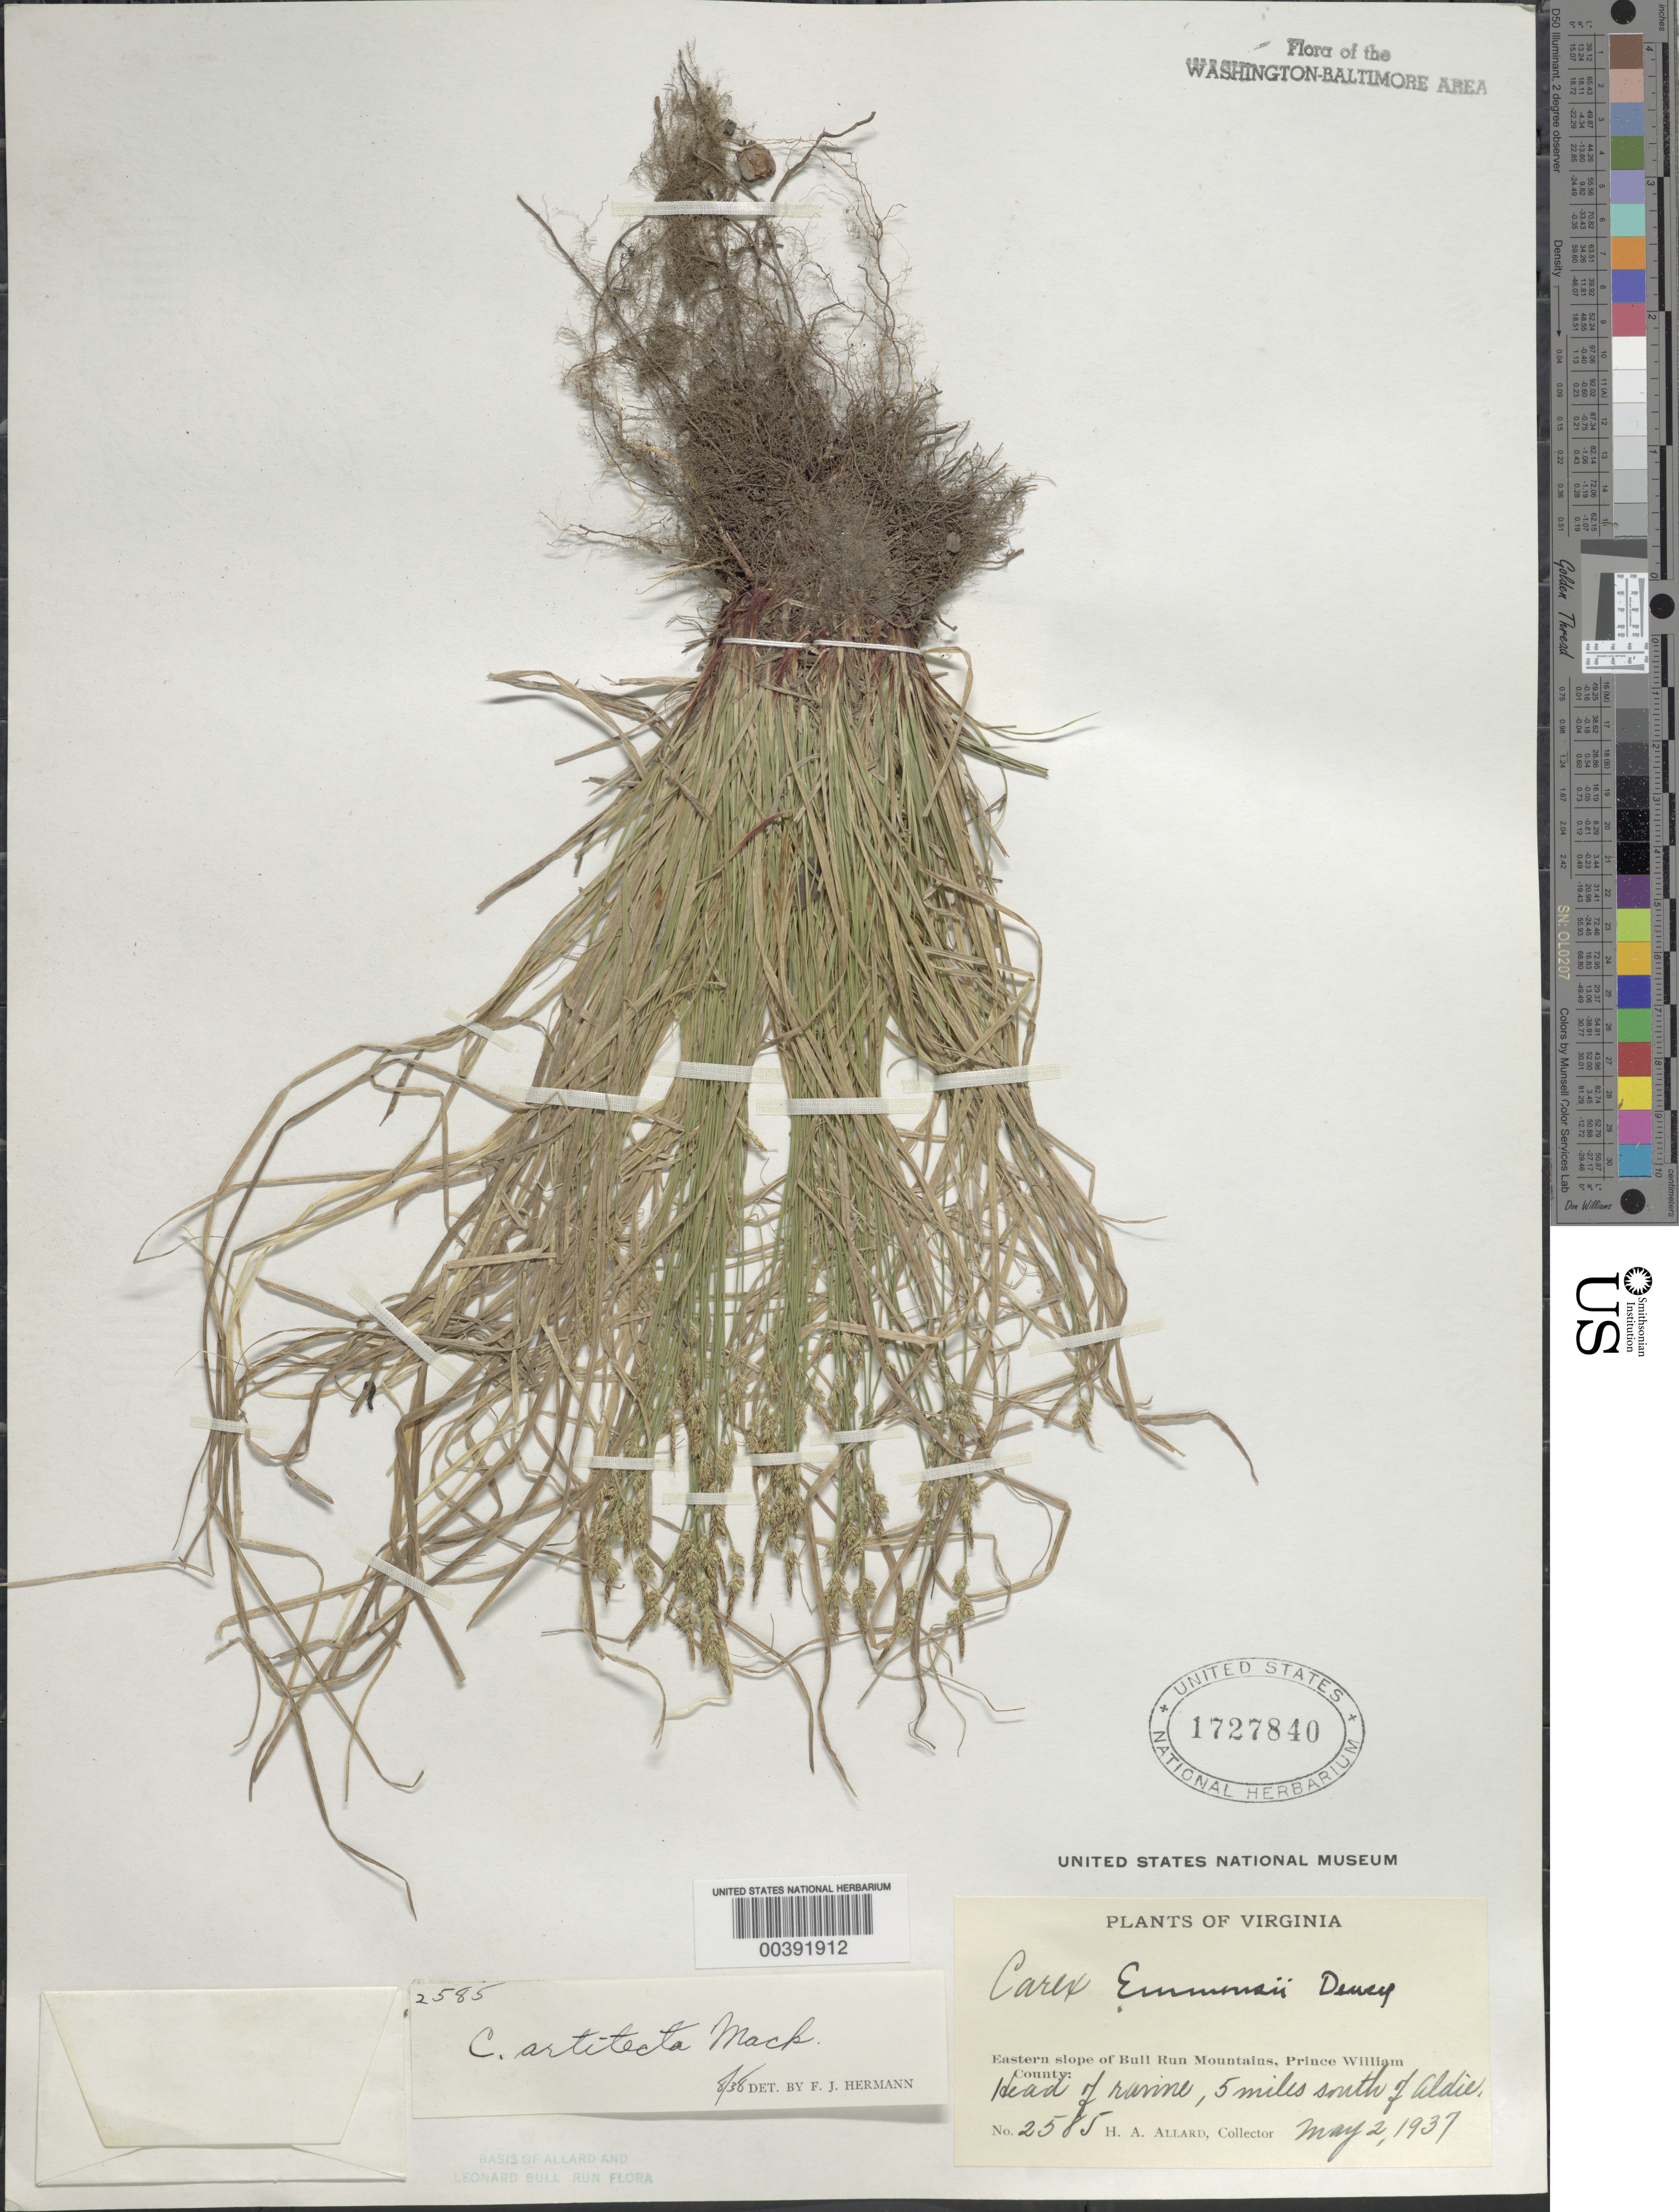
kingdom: Plantae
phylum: Tracheophyta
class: Liliopsida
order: Poales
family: Cyperaceae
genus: Carex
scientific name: Carex albicans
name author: Willd. ex Spreng.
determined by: Shetler, Stanwyn G., (US), NMNH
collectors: H. A. Allard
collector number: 2585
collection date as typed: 02 May 1937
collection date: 1937-05-02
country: United States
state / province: Virginia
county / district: Prince William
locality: Eastern slope of Bull Run Mountains, South of Aldie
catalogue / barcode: US 1727840